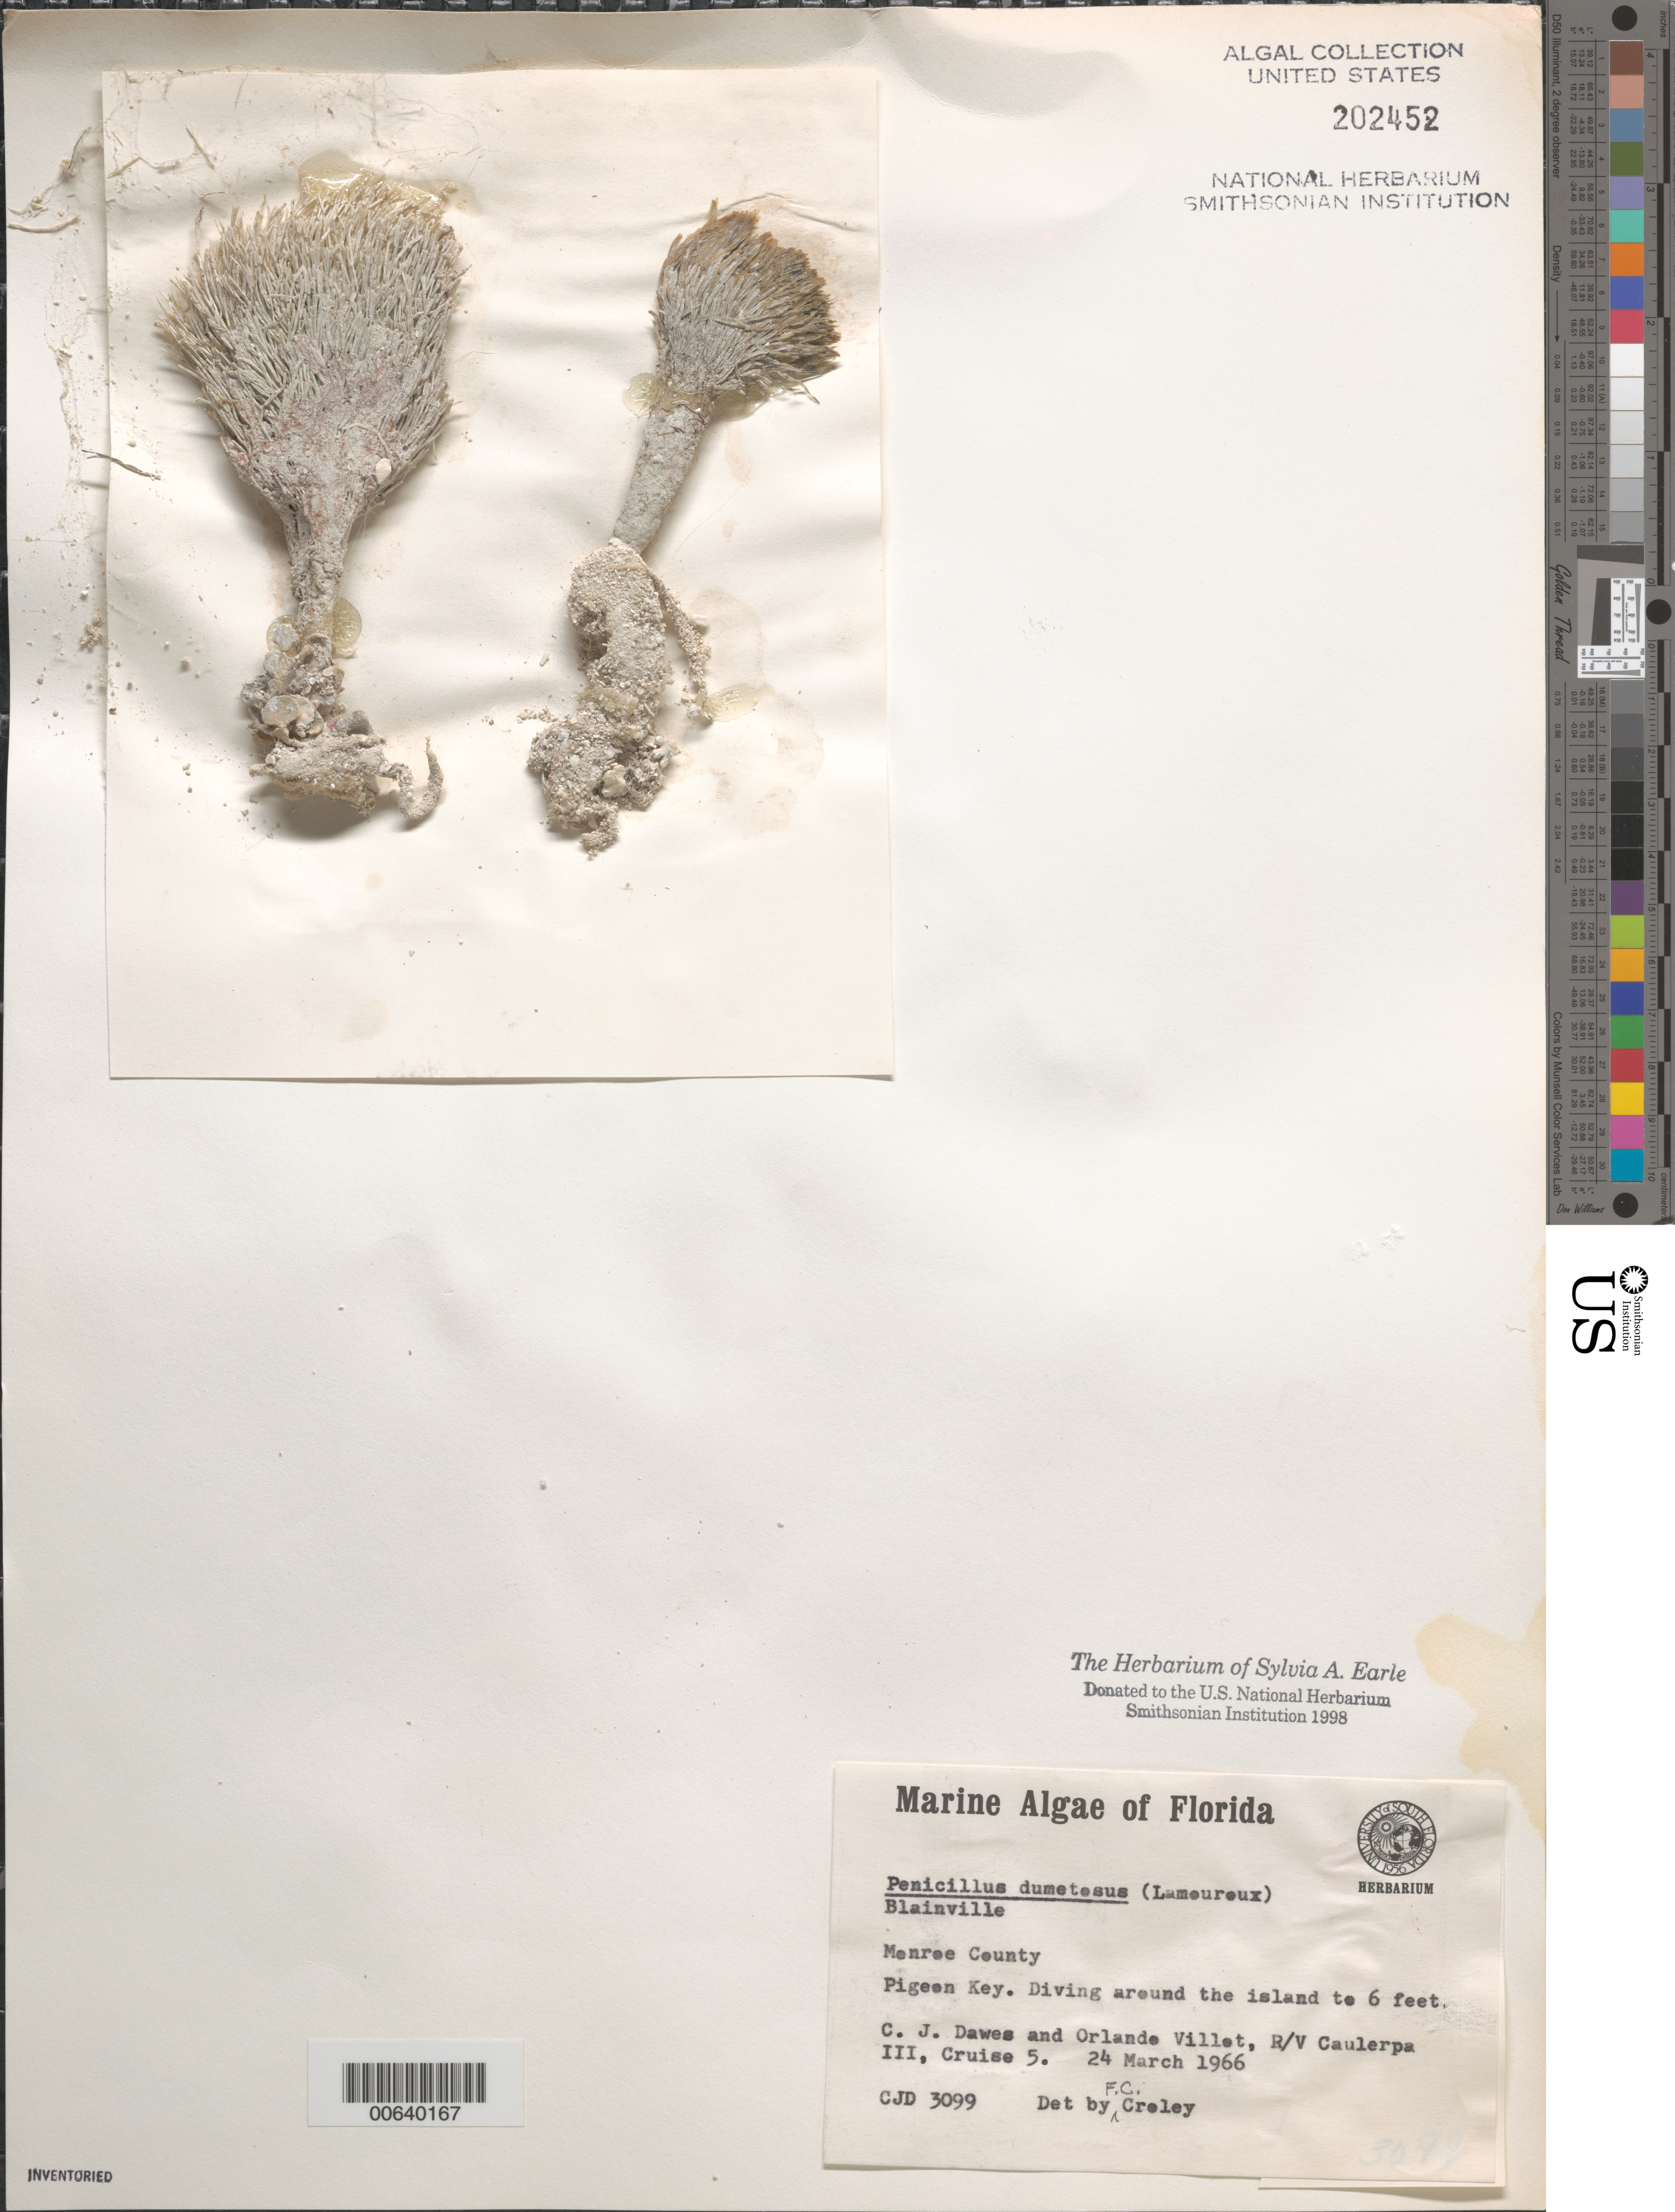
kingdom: Plantae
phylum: Chlorophyta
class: Ulvophyceae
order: Bryopsidales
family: Udoteaceae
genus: Penicillus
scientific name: Penicillus dumetosus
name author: (J.V.Lamouroux) Blainville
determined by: Croley, F. C.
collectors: C. Dawes & O. Villot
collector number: Cjd 3099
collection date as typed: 24 Mar 1966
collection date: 1966-03-24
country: United States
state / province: Florida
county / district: Monroe County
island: Pigeon Key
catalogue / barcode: US 202452